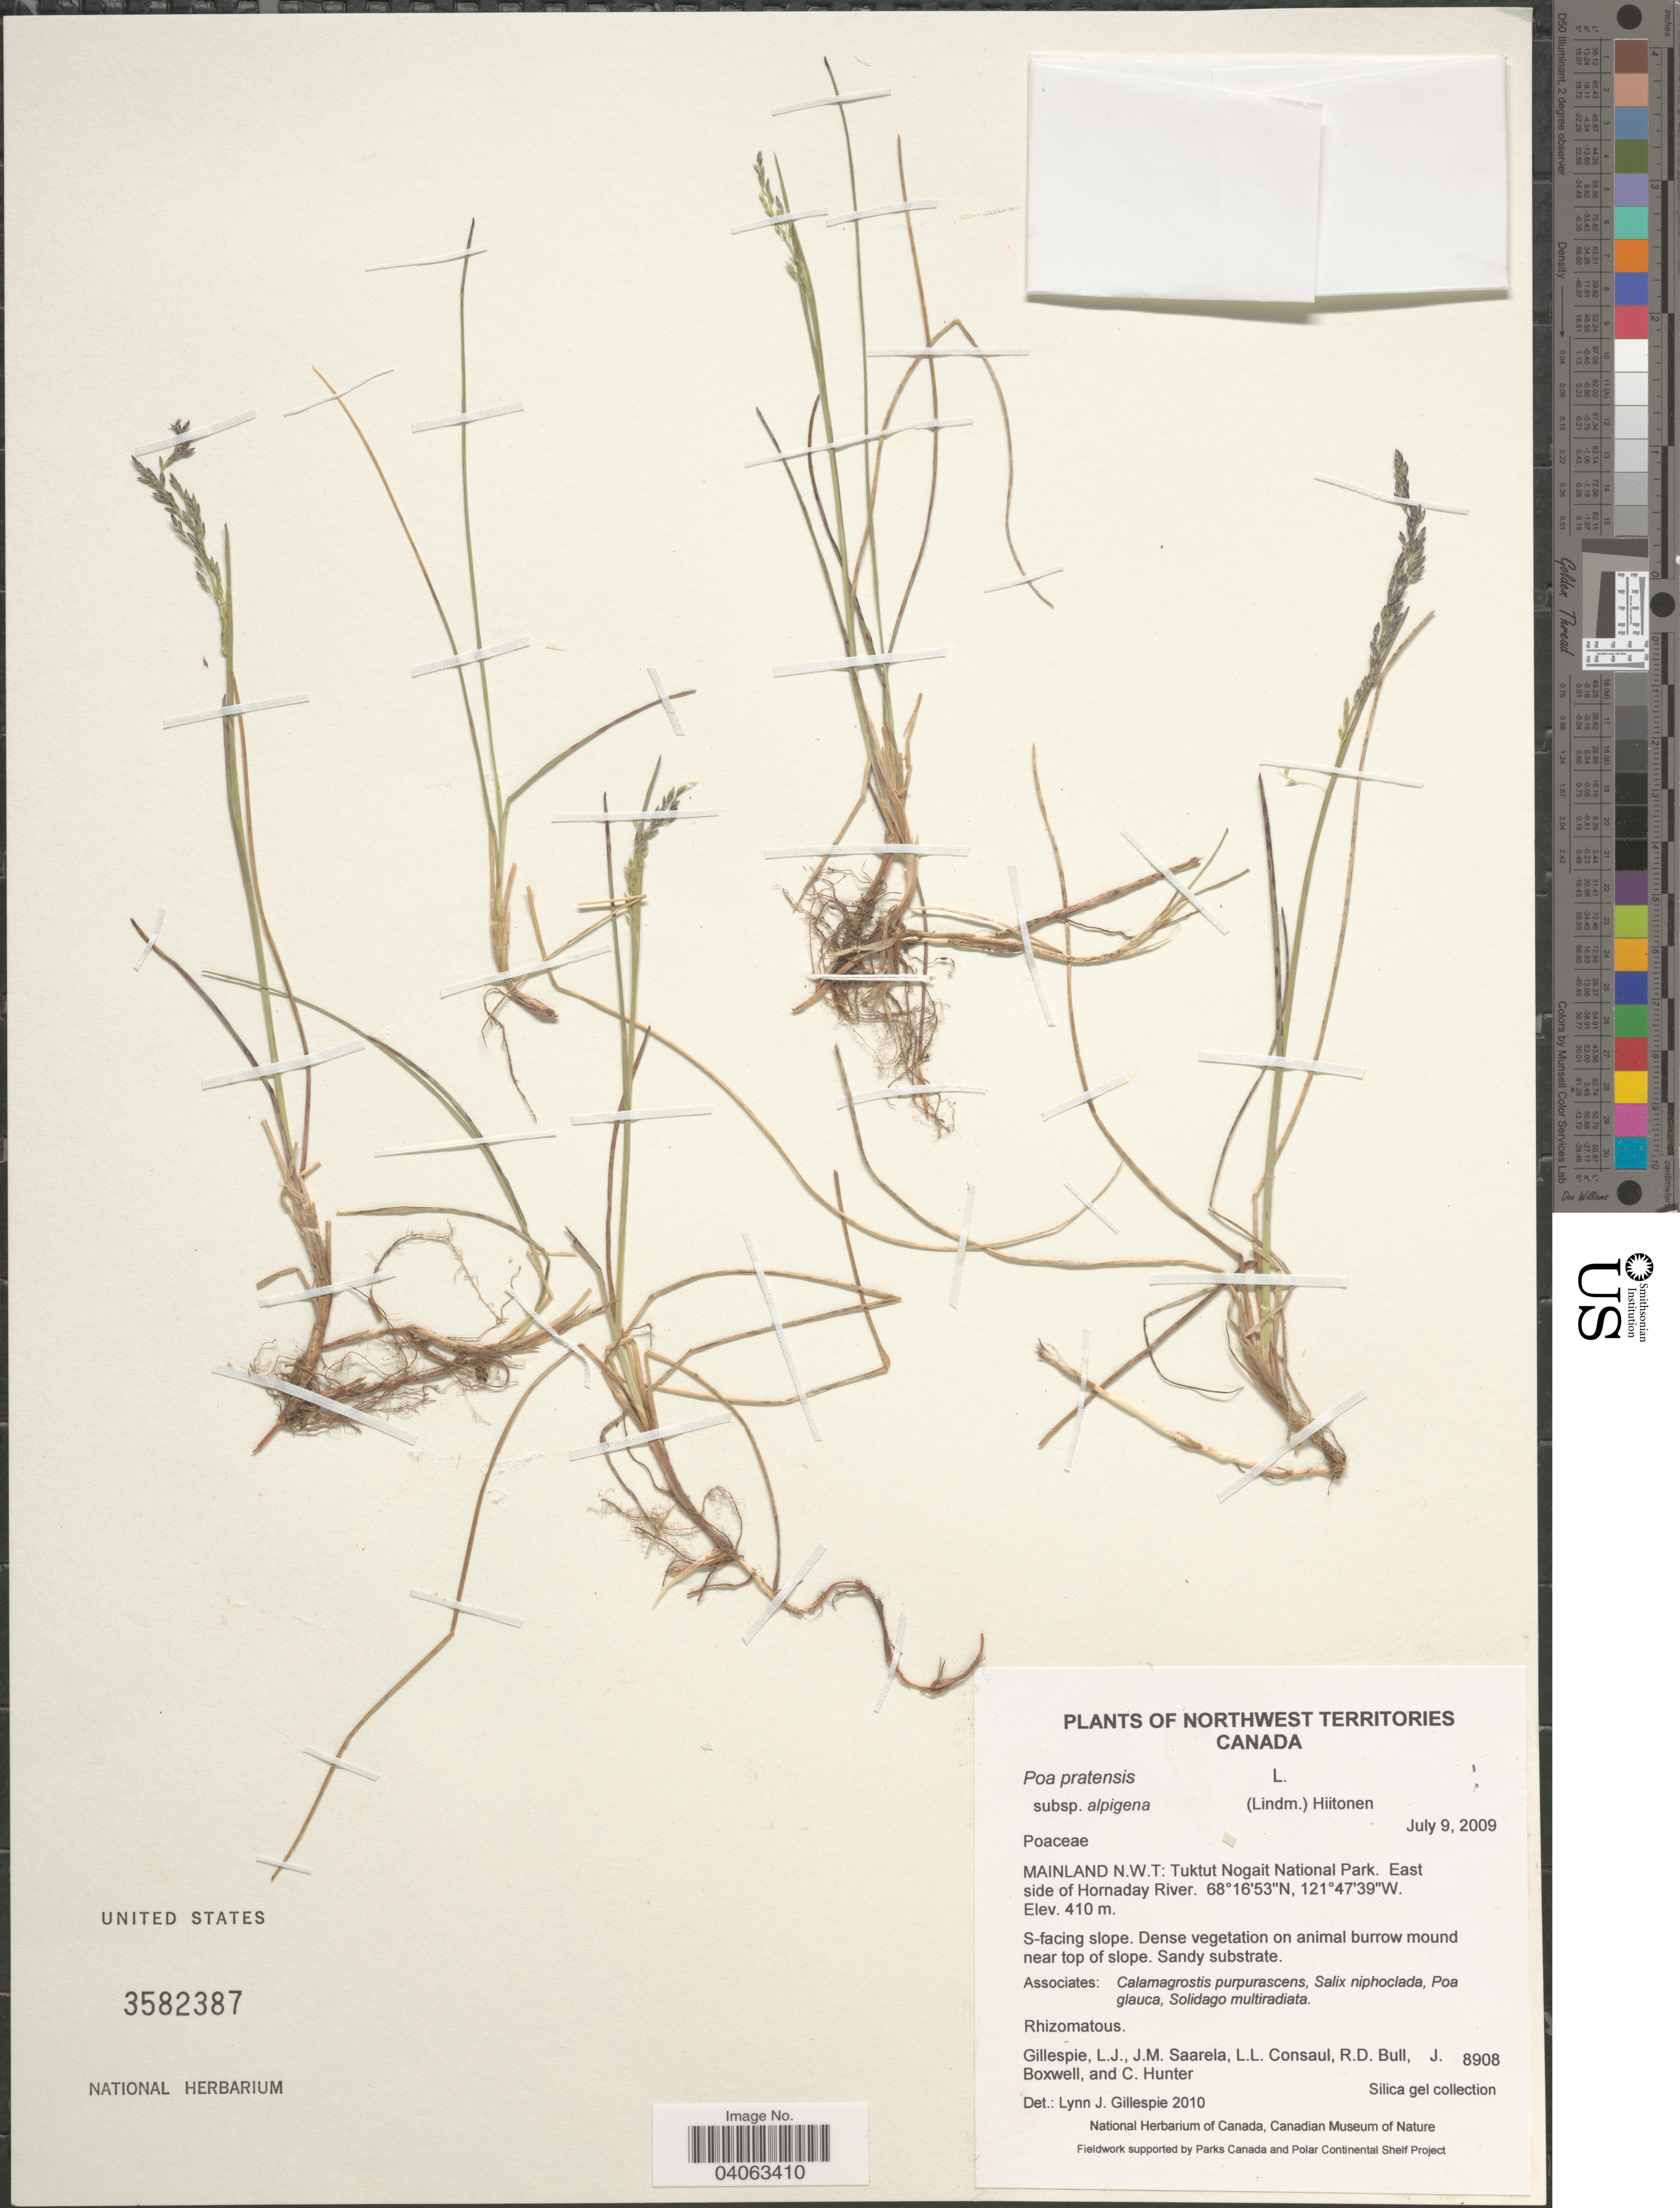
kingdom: Plantae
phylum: Tracheophyta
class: Liliopsida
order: Poales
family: Poaceae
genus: Poa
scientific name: Poa pratensis subsp. alpigena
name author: (Lindm.) Hiitonen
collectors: L. Gillespie, J. Saarela, L. Consaul, R. Bull & et al.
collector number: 8908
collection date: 2008-07-09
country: Canada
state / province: Northwest Territories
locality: Mainland N.W.T: Tuktut Nogait National Park. East side of Hornaday River. S.-facing slope.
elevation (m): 410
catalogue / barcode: US 3582387